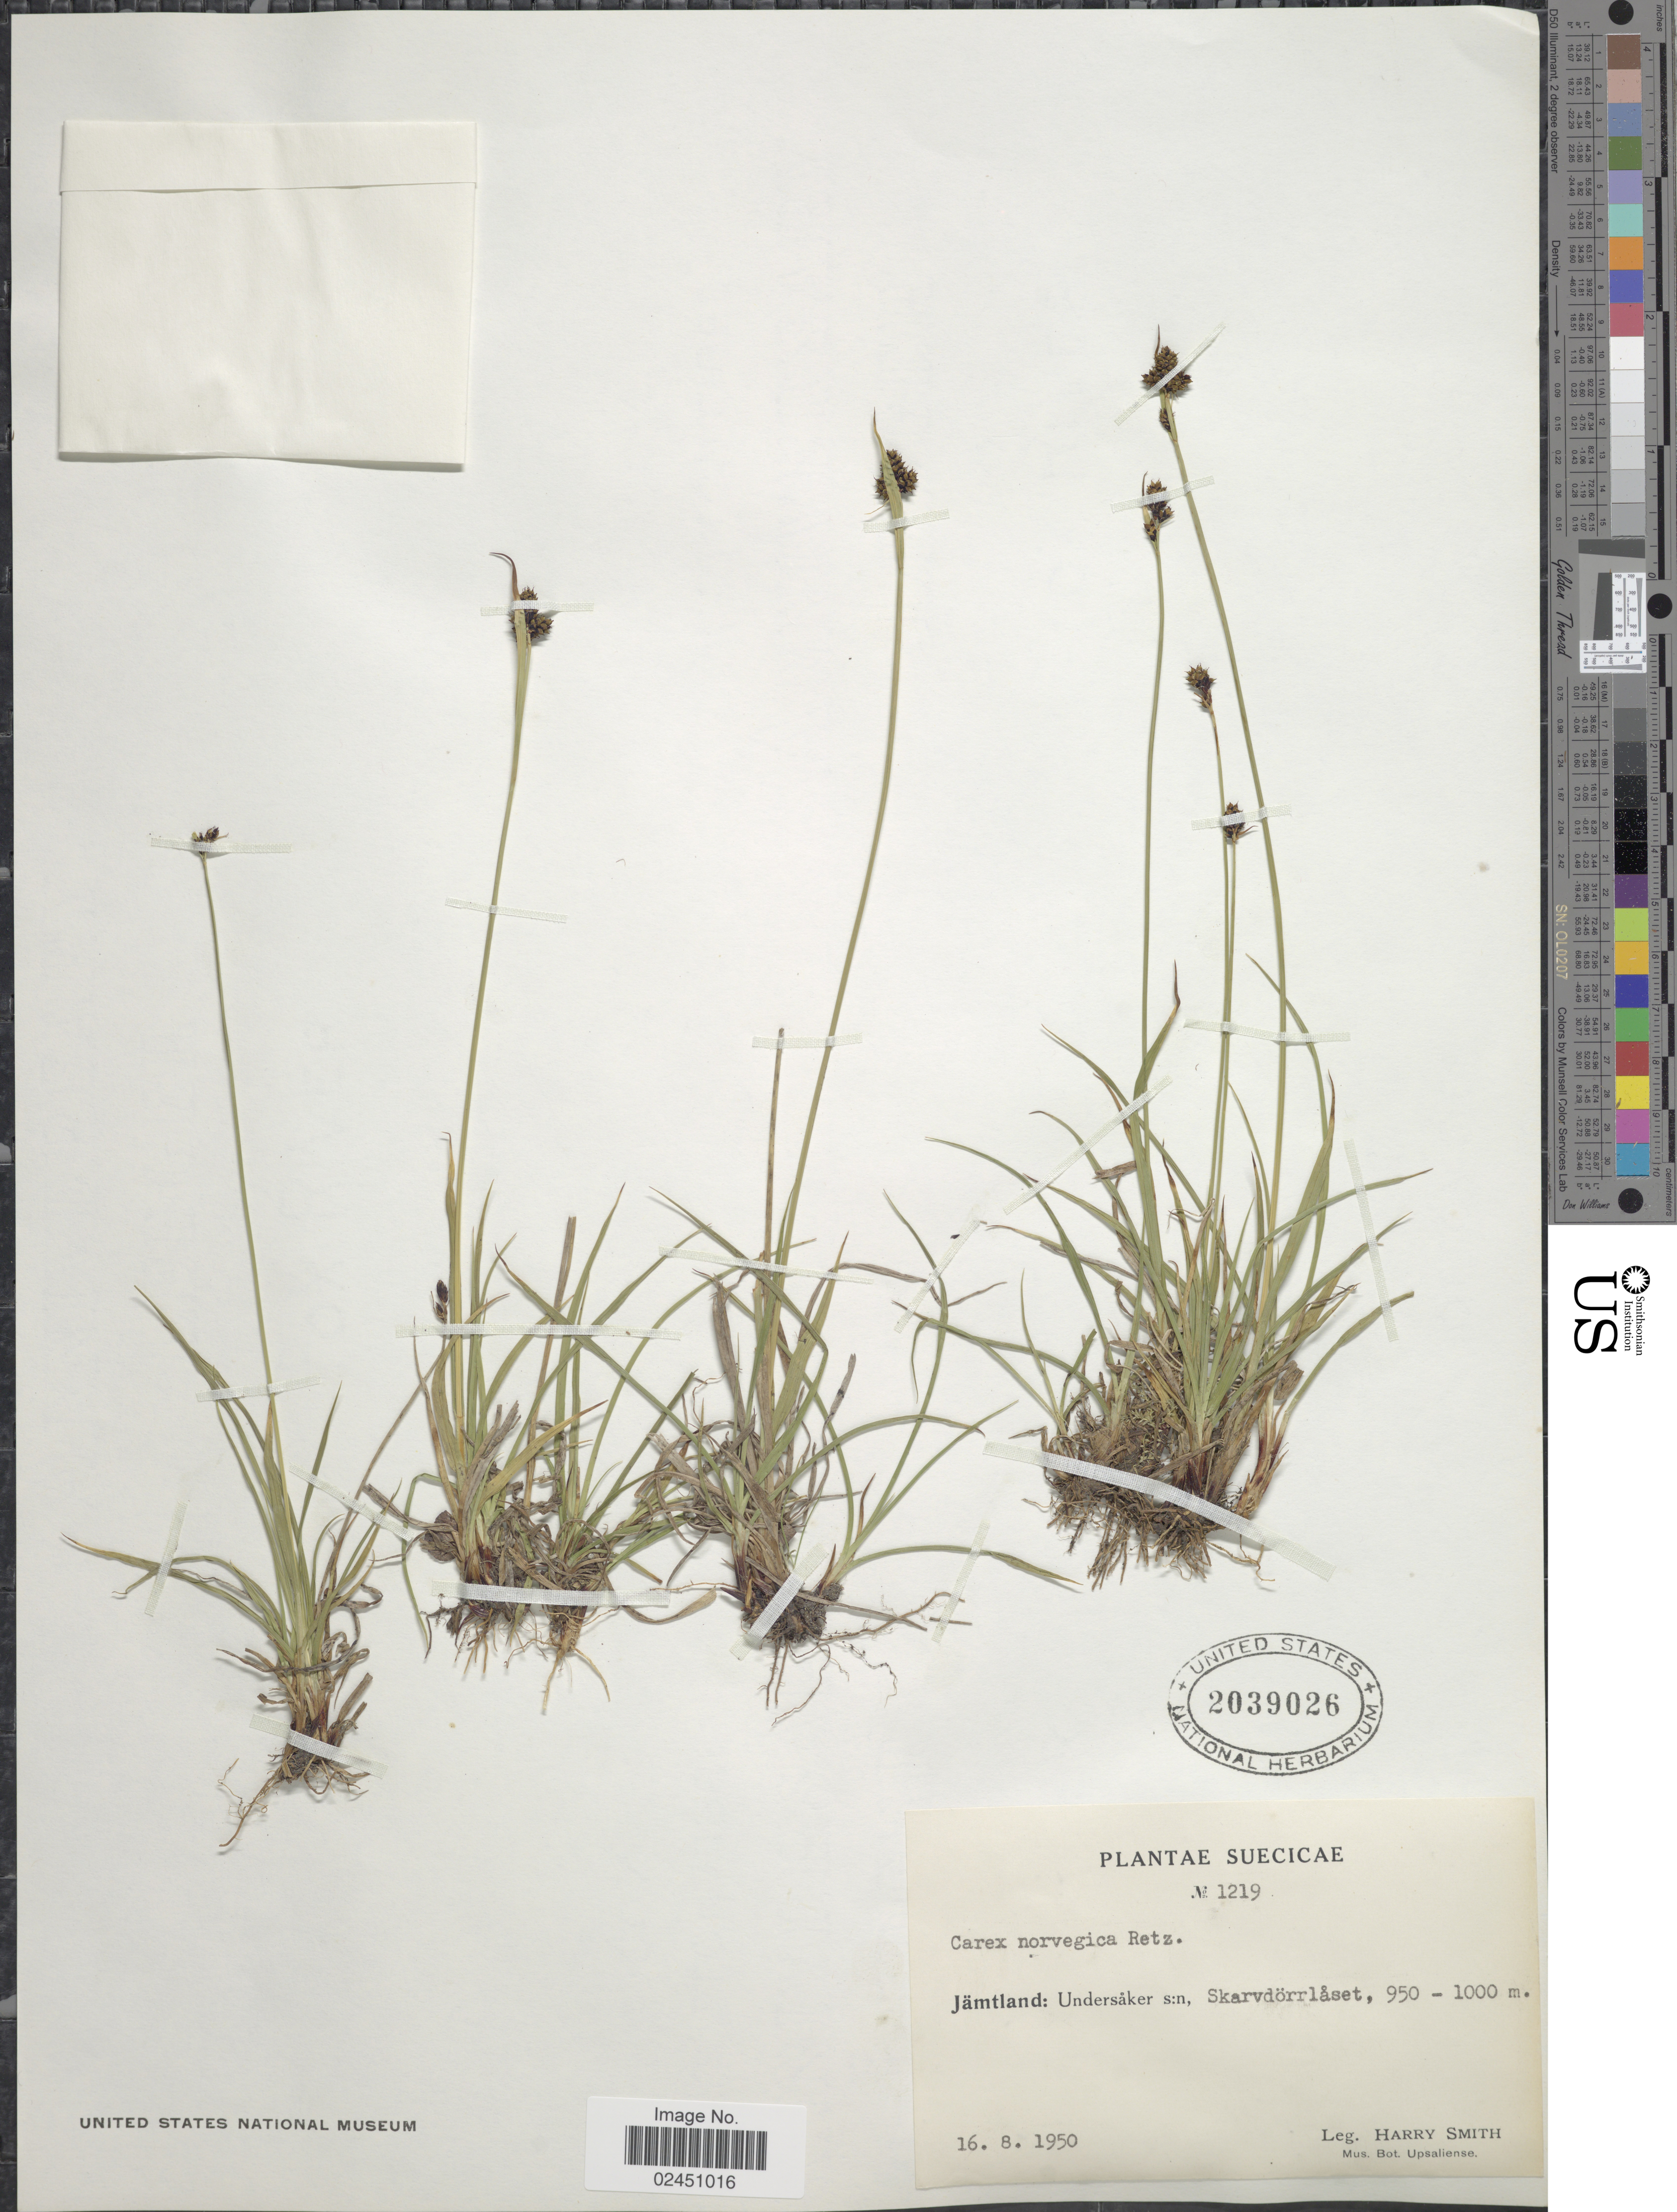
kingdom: Plantae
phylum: Tracheophyta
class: Liliopsida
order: Poales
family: Cyperaceae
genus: Carex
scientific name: Carex norvegica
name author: Retz.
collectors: H. Smith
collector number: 1219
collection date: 1950-08-16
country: Sweden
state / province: Jämtland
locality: Jamtland: Undersaker s:n, Skarvdorrlaset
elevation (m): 950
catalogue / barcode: US 2039026